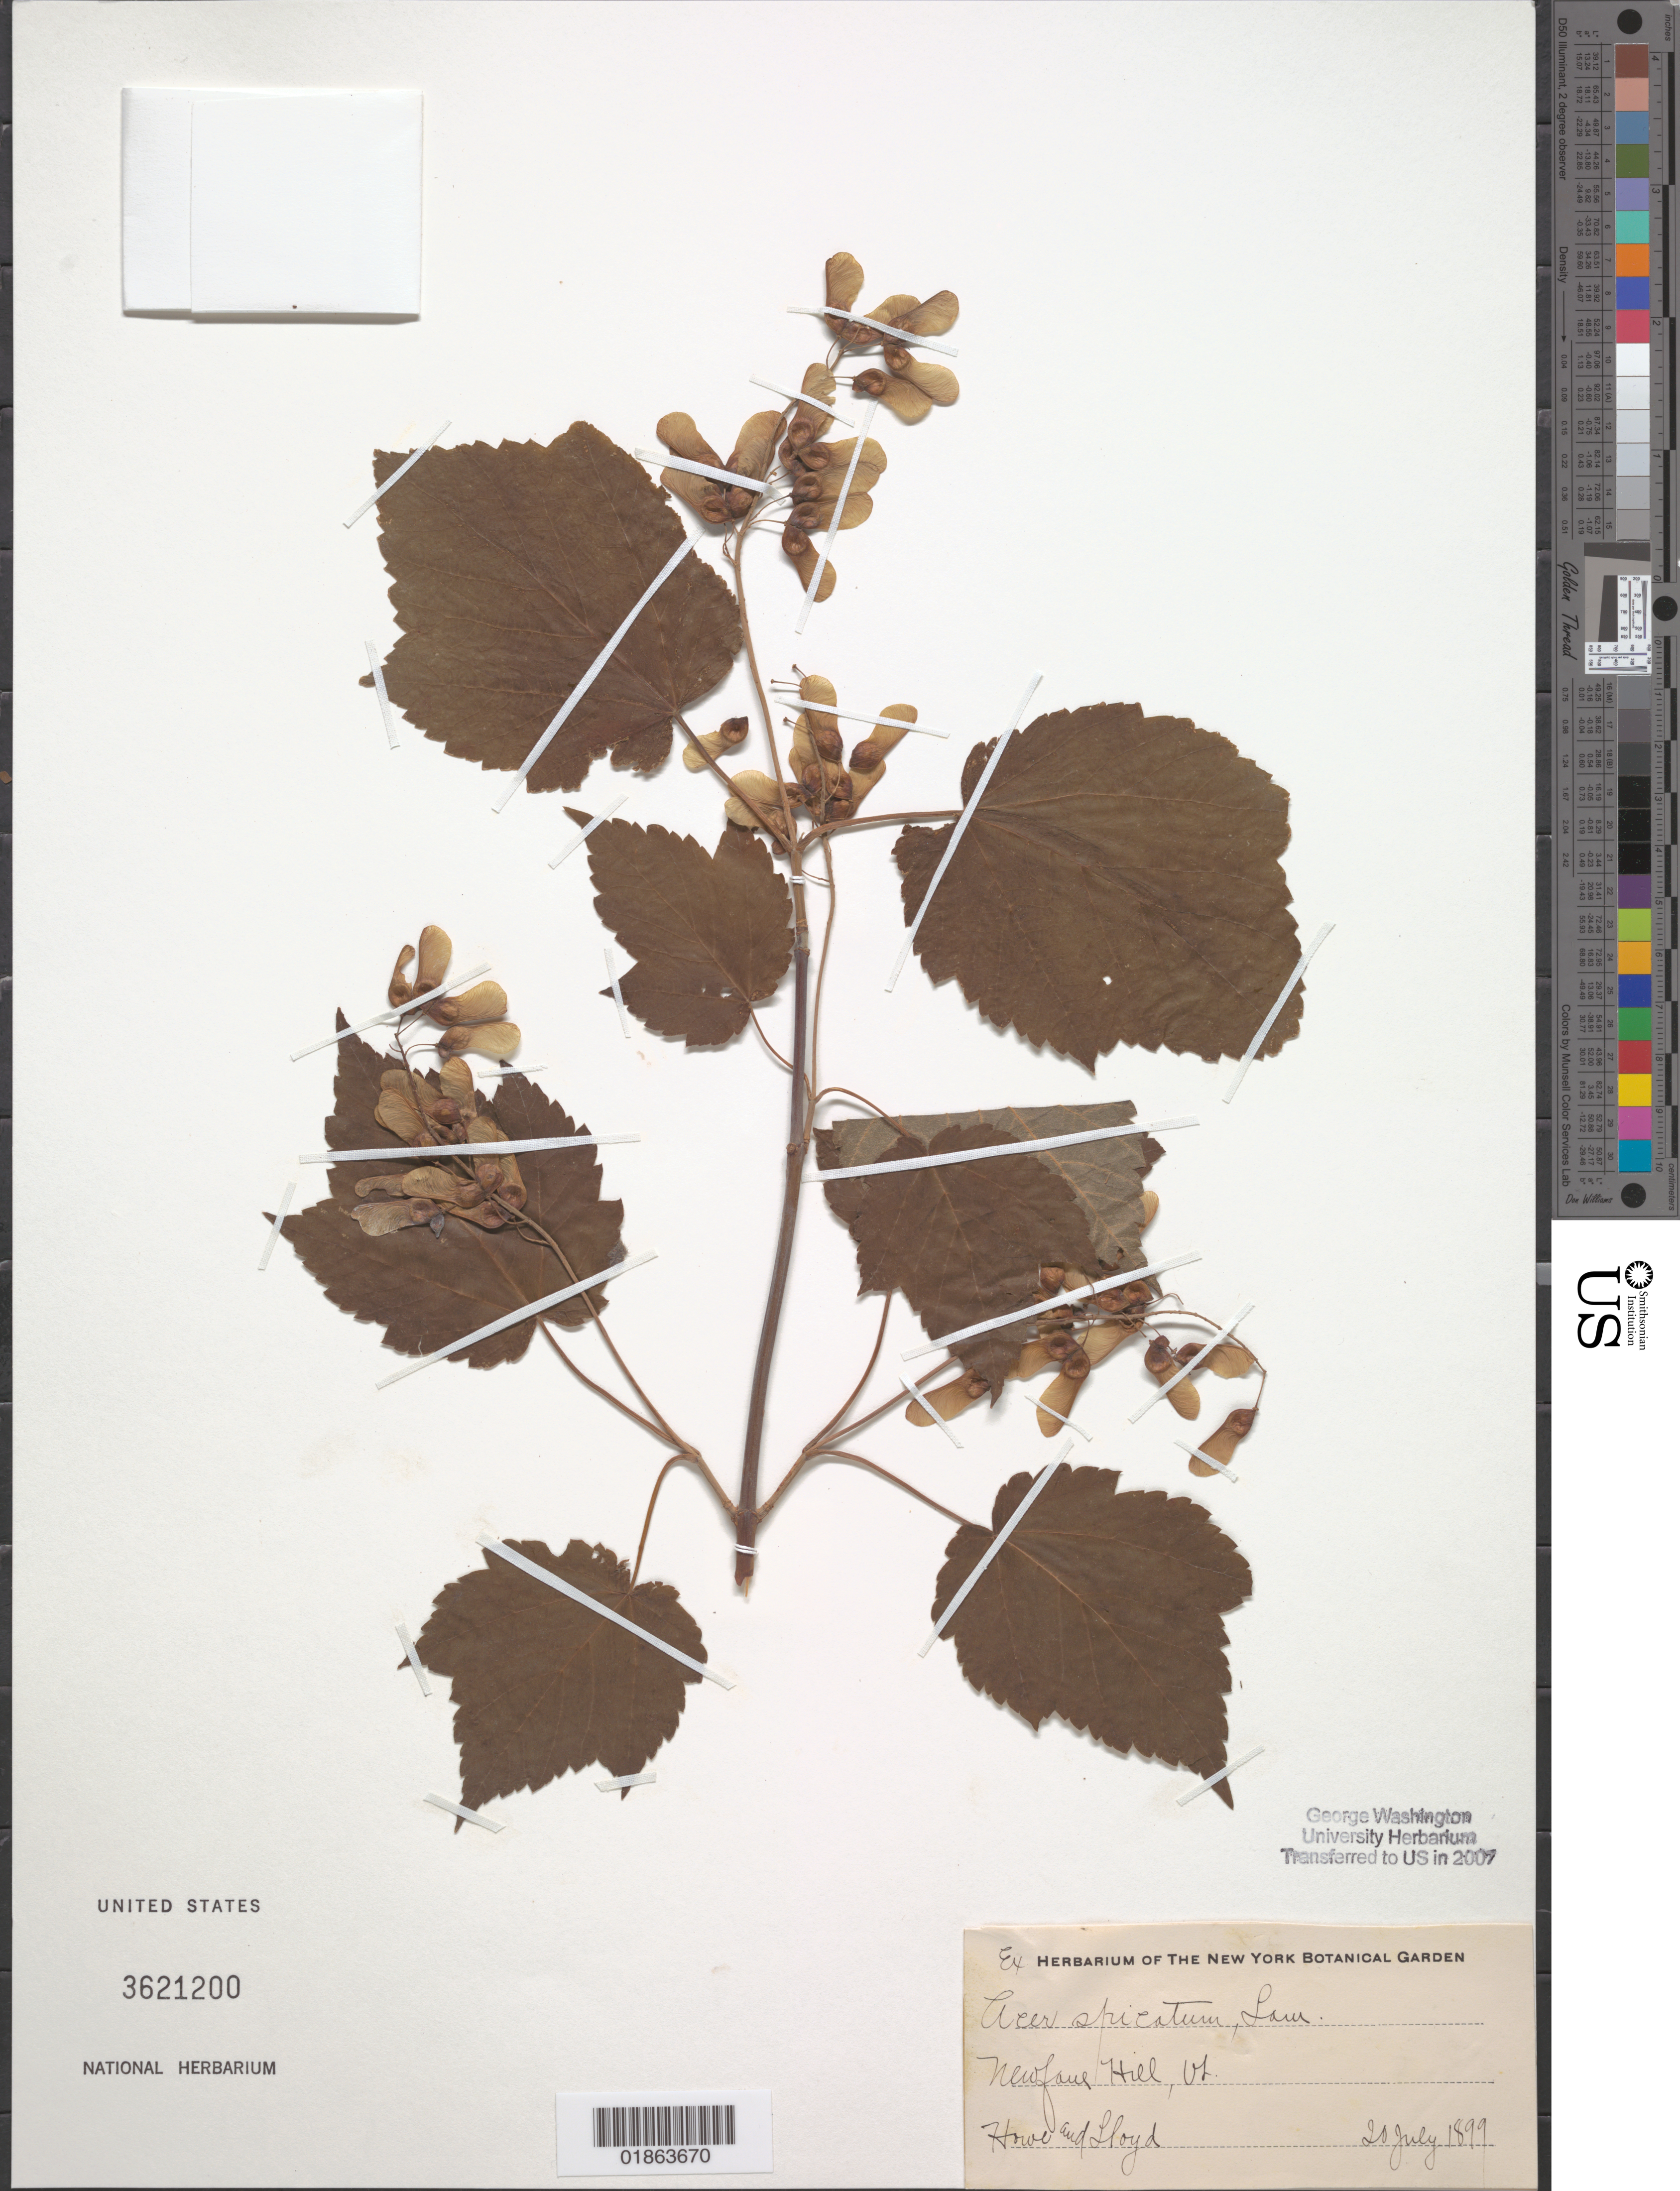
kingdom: Plantae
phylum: Tracheophyta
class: Magnoliopsida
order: Sapindales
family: Sapindaceae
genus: Acer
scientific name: Acer spicatum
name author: Lam.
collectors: Howe & -- Lloyd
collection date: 1899-07-20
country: United States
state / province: Vermont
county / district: Windham County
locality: Newfane Hill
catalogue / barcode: US 3621200